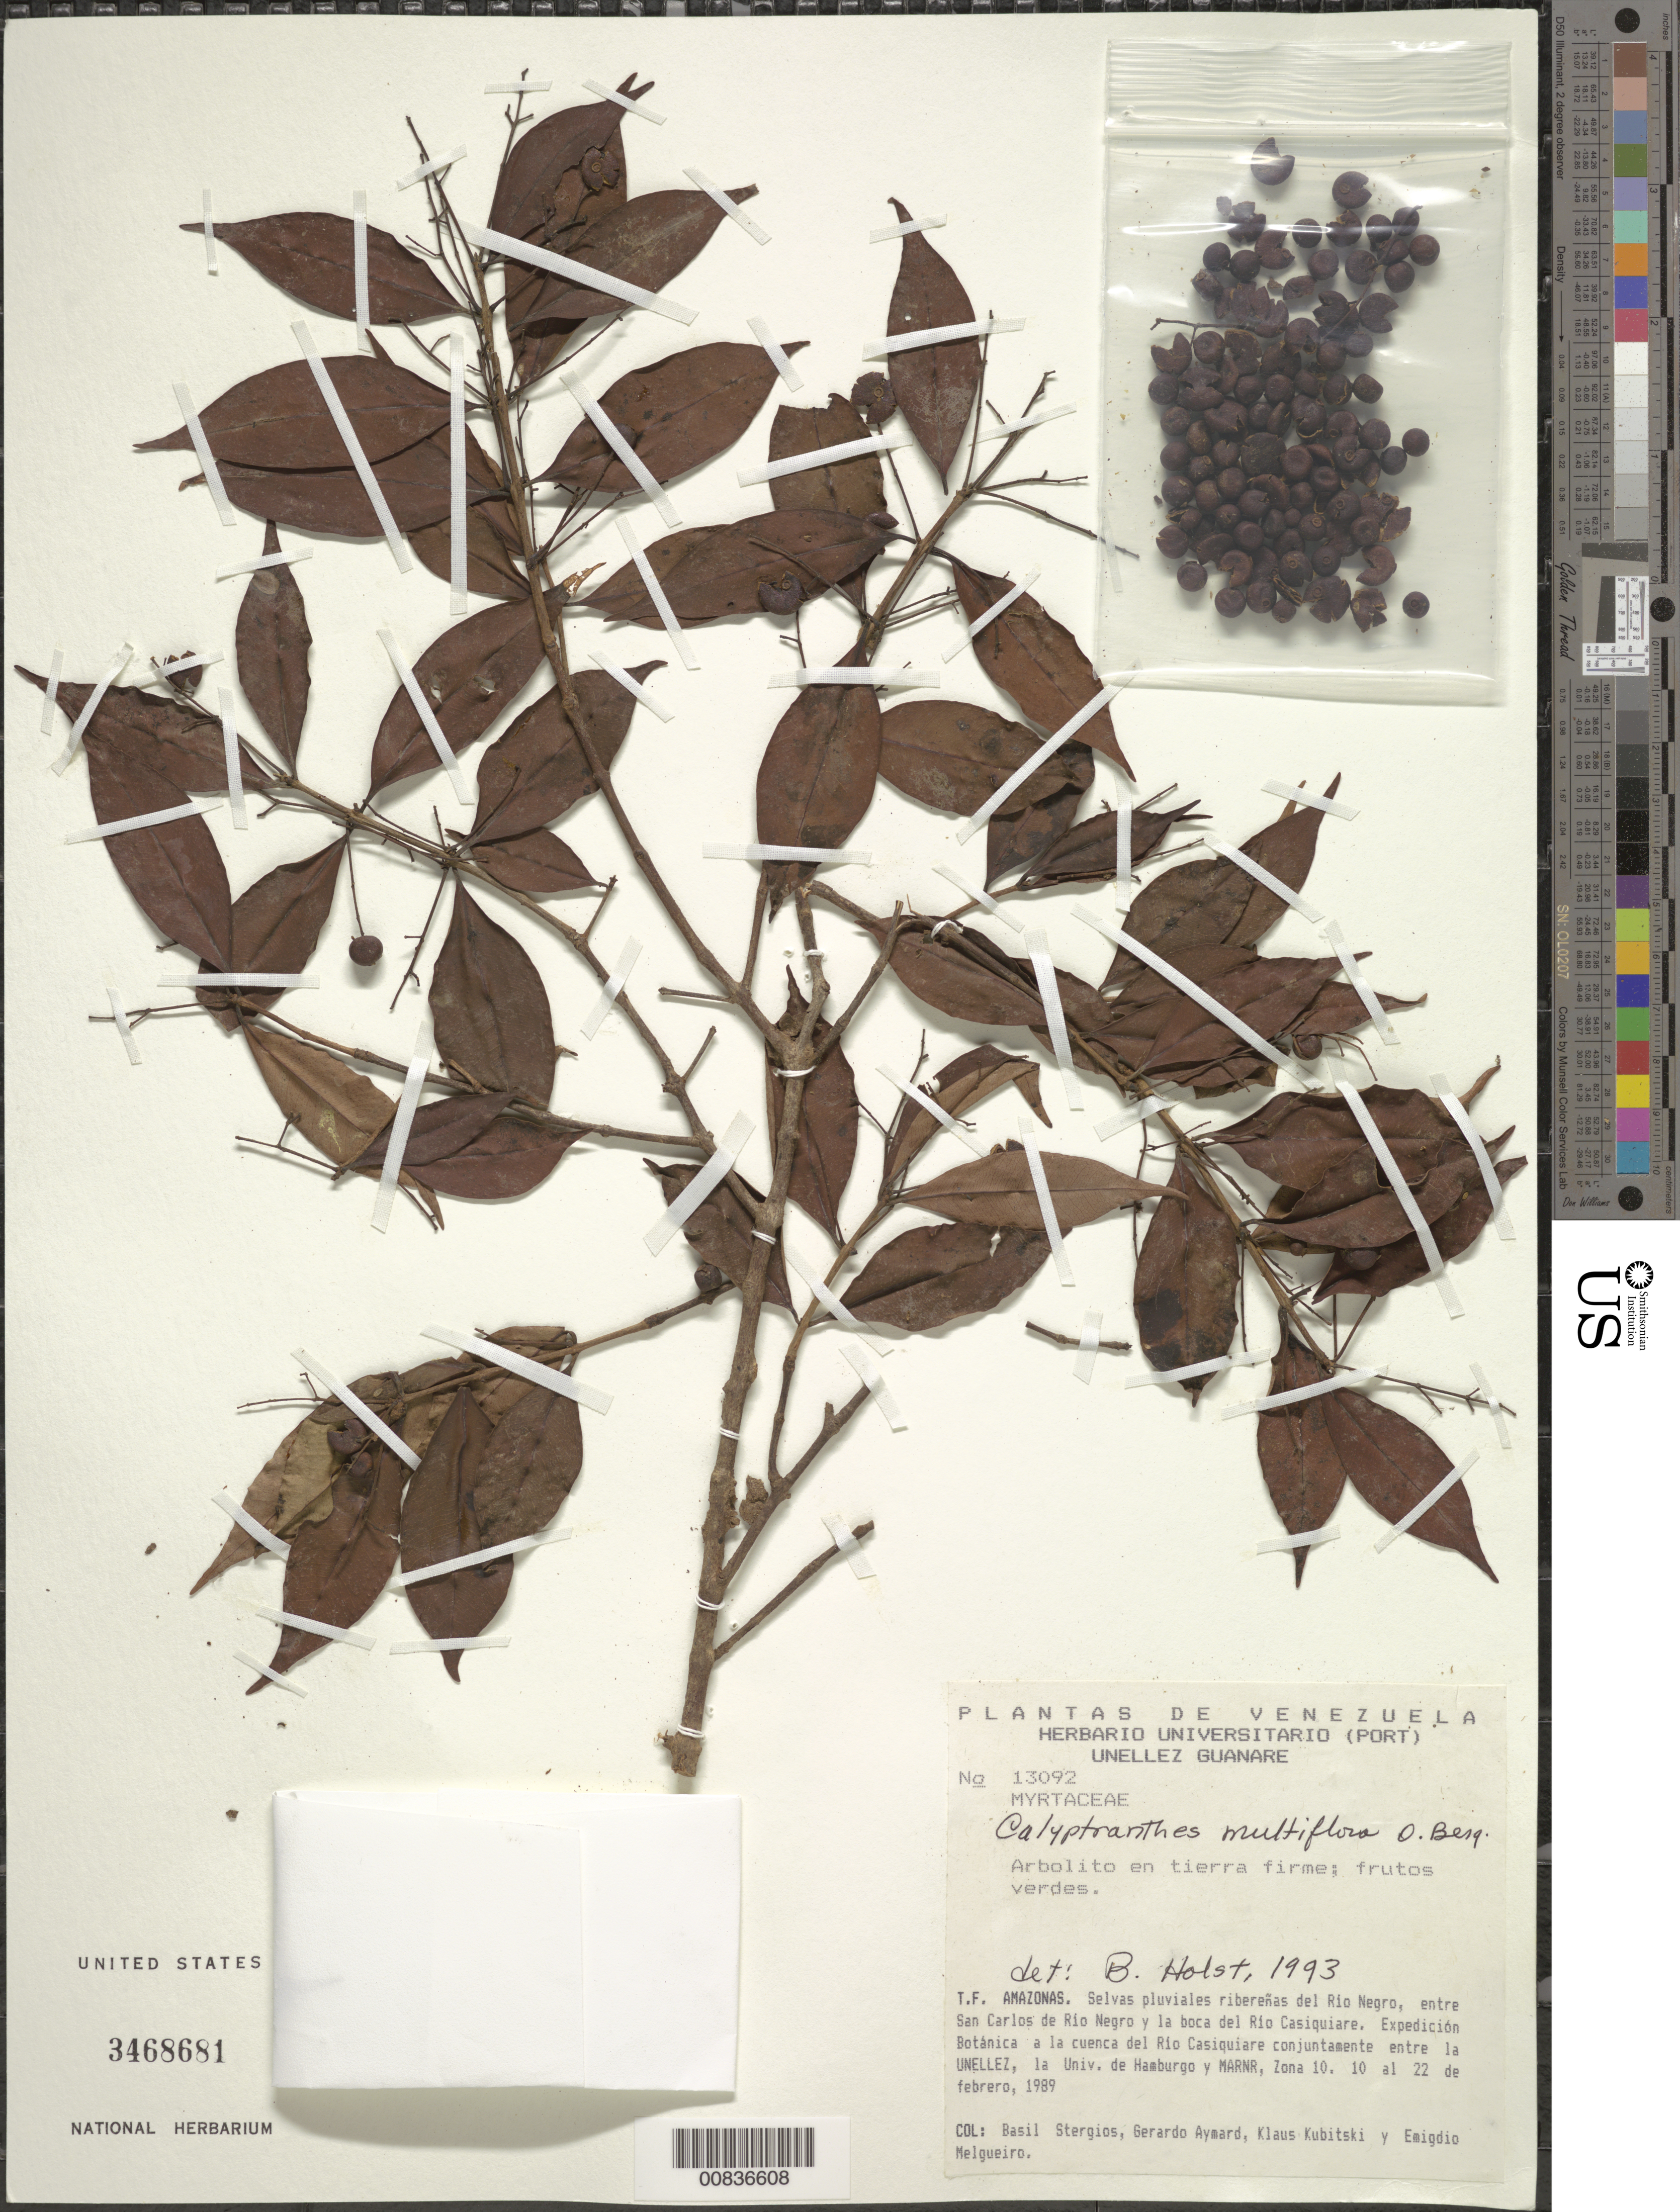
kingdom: Plantae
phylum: Tracheophyta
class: Magnoliopsida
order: Myrtales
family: Myrtaceae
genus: Myrcia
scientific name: Myrcia florifera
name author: (McVaugh) Gaem & E. Lucas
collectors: B. G. Stergios, K. Kubitzki, G. A. Aymard & E. Melgueiro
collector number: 13092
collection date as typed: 10-Feb-89 to 22-Feb-89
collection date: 1989-02-10/1989-02-22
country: Venezuela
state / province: Amazonas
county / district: Río Negro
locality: Río Negro, entre San Carlos de río Negro y la boca del río Casiquiare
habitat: Selvas pluviales riberenas del río; en tierra firme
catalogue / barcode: US 3468681